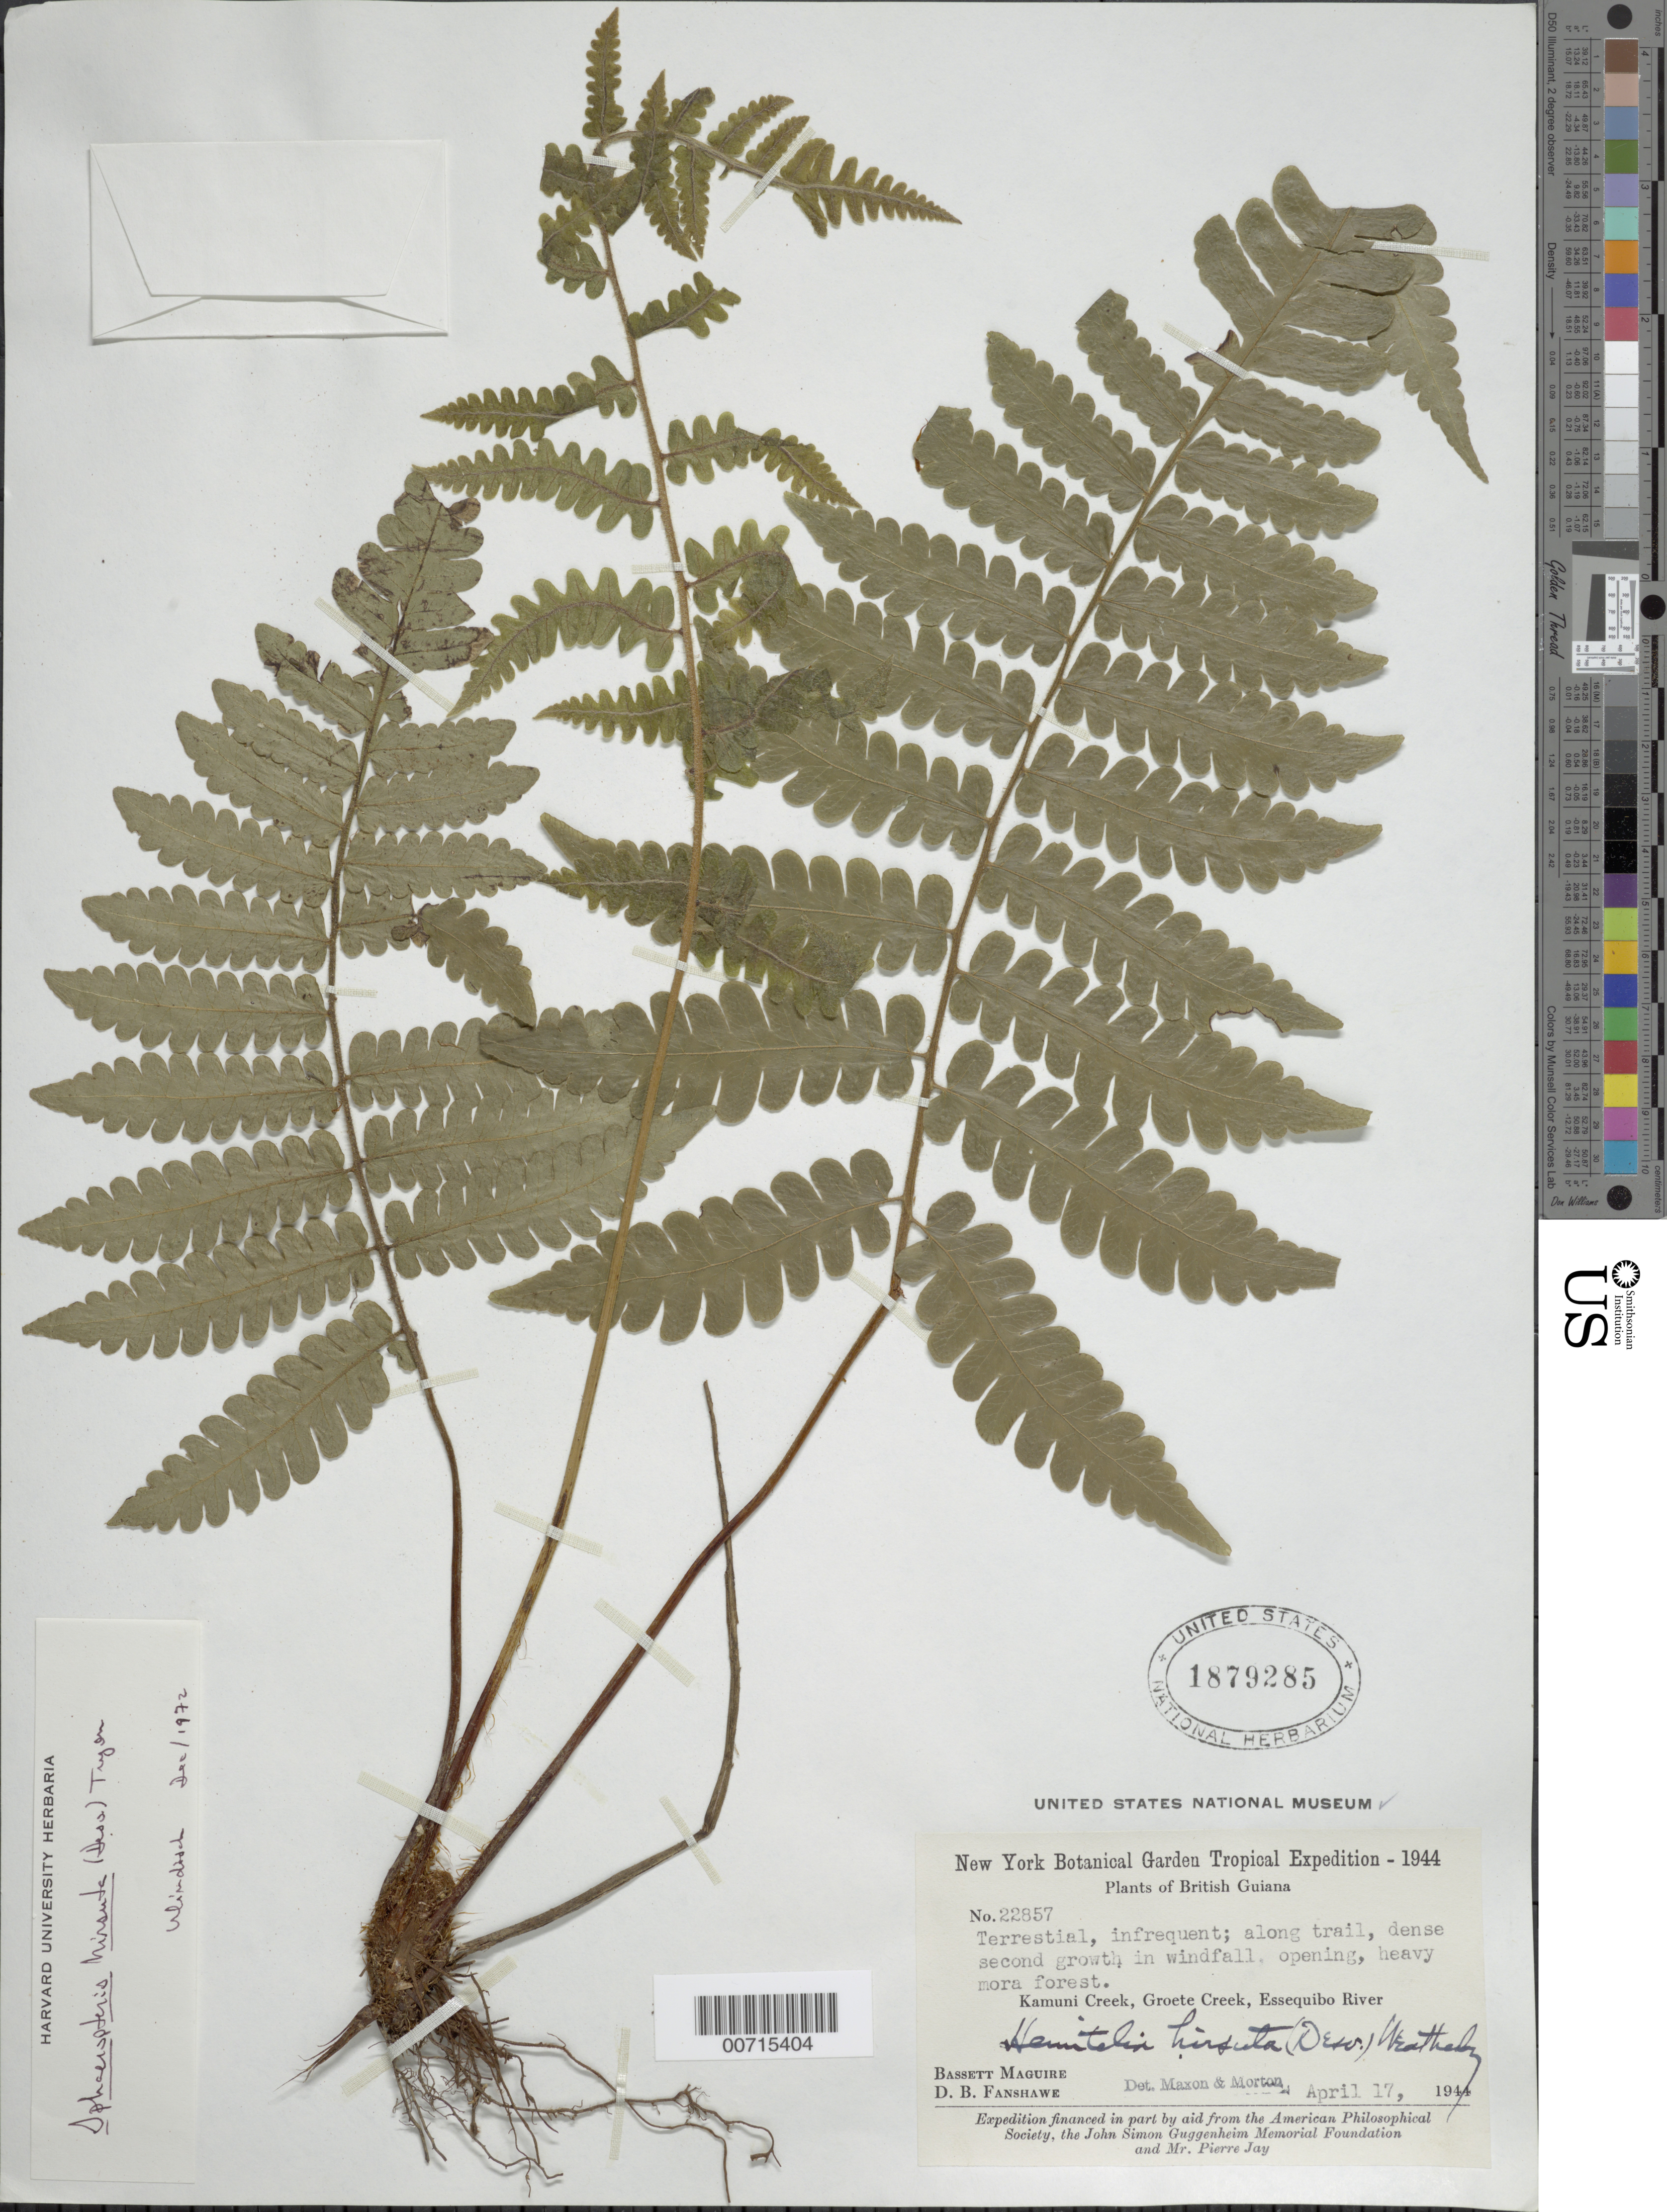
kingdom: Plantae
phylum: Tracheophyta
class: Polypodiopsida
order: Cyatheales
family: Cyatheaceae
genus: Cyathea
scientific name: Cyathea surinamensis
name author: (Miq.) Domin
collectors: B. Maguire & D. B. Fanshawe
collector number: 22857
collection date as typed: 17-Apr-44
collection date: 1944-04-17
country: Guyana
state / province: Essequibo Isl-W. Demerara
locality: Kamuni Creek, Groete Creek, Essequibo River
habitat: Along trail, dense second growth, in windfall opening, heavy Mora forest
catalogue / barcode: US 1879285